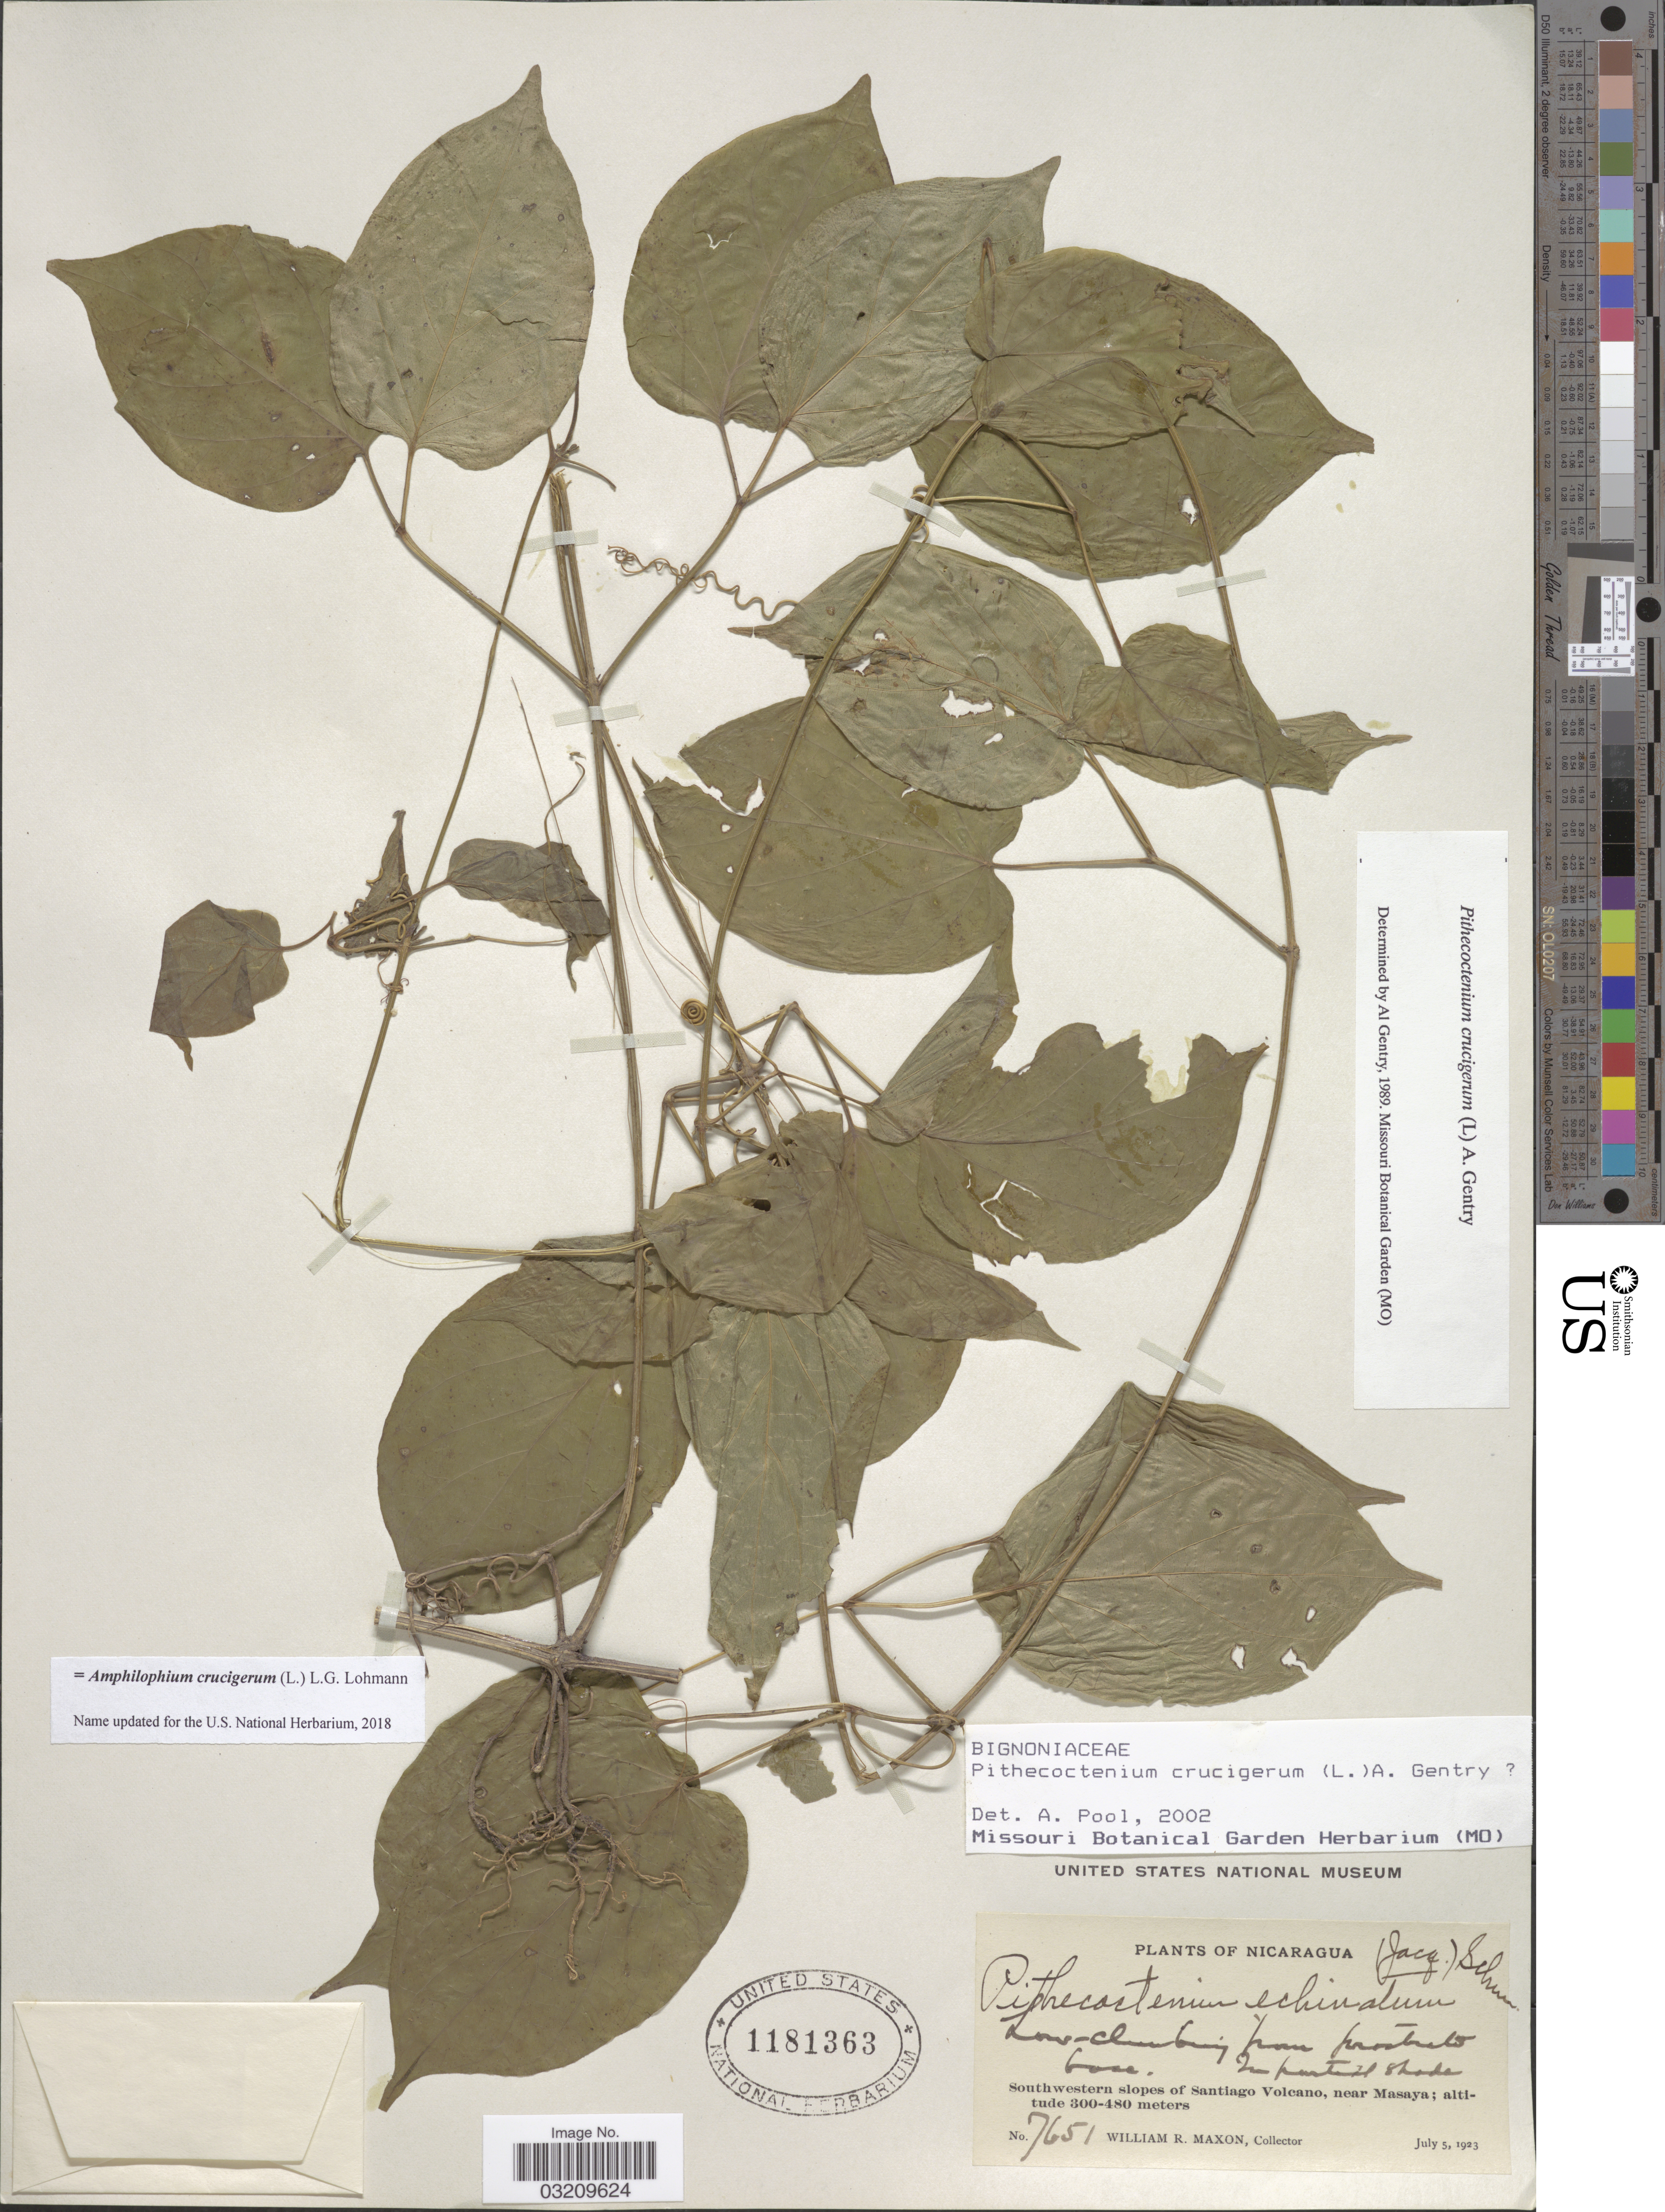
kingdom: Plantae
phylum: Tracheophyta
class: Magnoliopsida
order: Lamiales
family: Bignoniaceae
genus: Amphilophium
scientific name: Amphilophium crucigerum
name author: (L.) L.G. Lohmann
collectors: W. R. Maxon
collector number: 7651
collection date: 1923-07-05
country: Nicaragua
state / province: Masaya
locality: Southwestern slopes of Santiago Volcano, near Masaya.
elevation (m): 300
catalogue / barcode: US 1181363